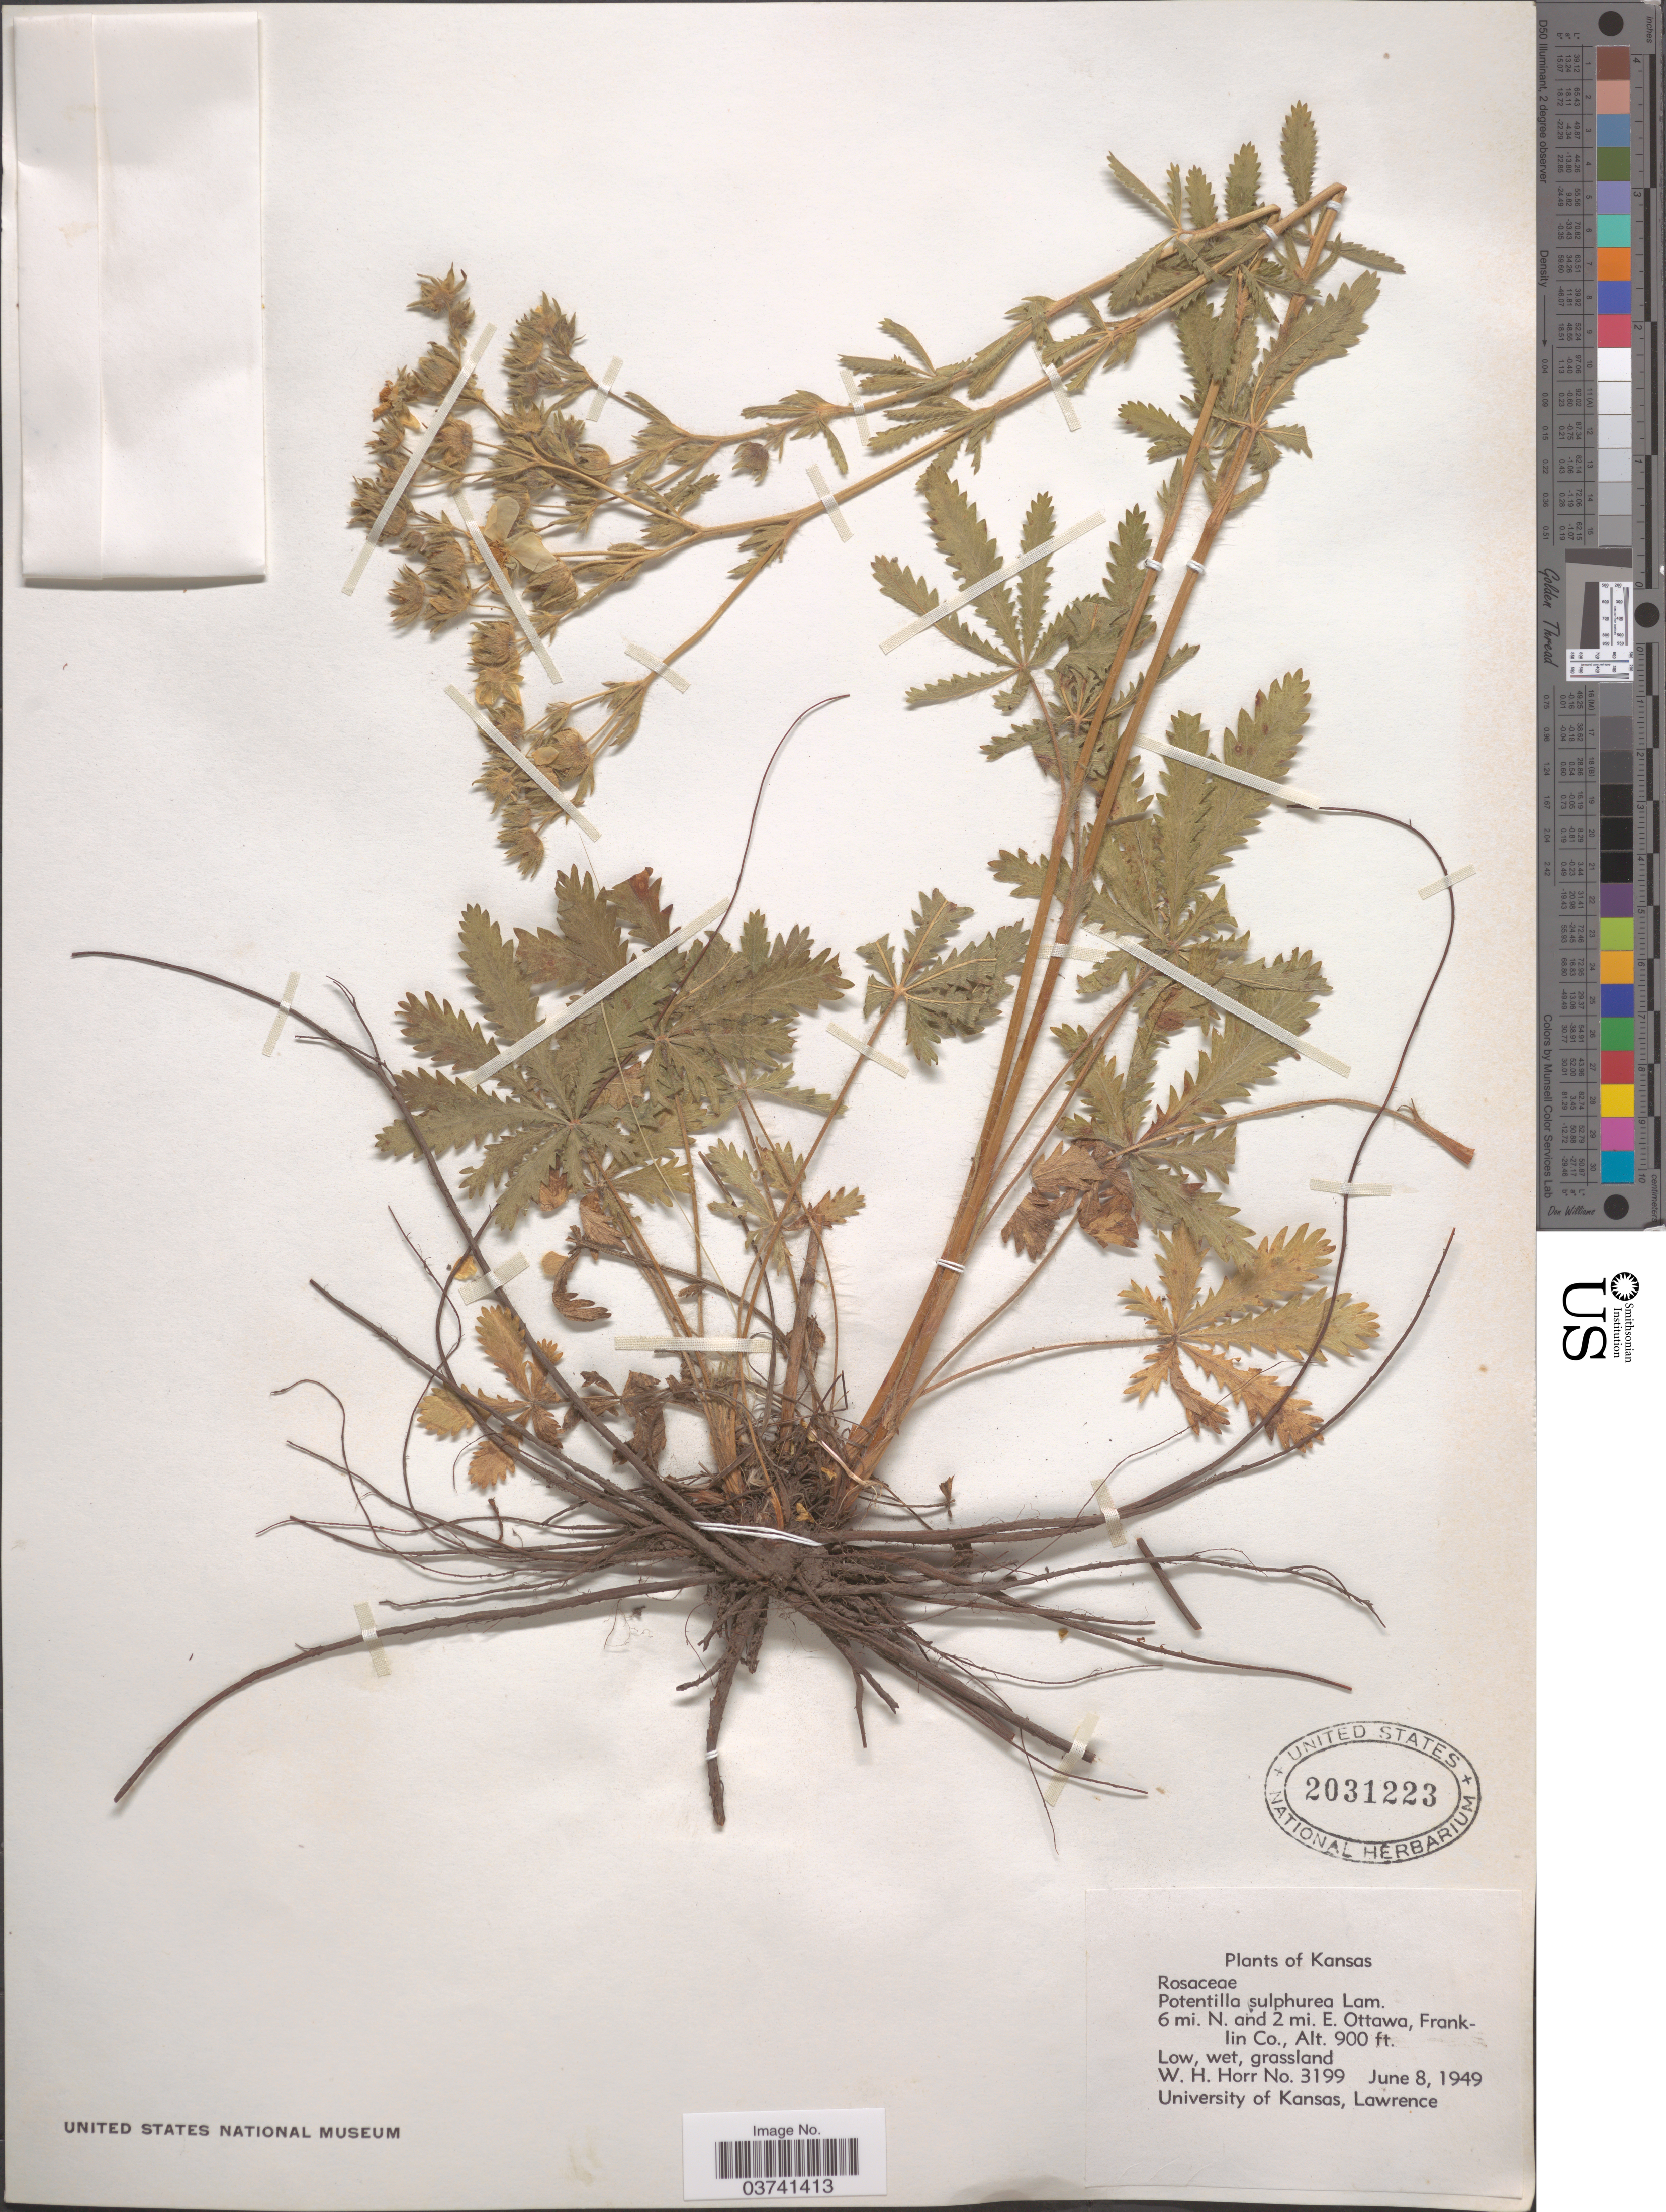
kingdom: Plantae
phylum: Tracheophyta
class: Magnoliopsida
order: Rosales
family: Rosaceae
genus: Potentilla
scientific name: Potentilla recta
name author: L.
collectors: W. H. Horr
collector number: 3199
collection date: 1949-06-08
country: United States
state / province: Kansas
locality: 6 mi. N. and 2 mi. E. Ottawa, Franklin Co.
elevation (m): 274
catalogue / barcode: US 2031223